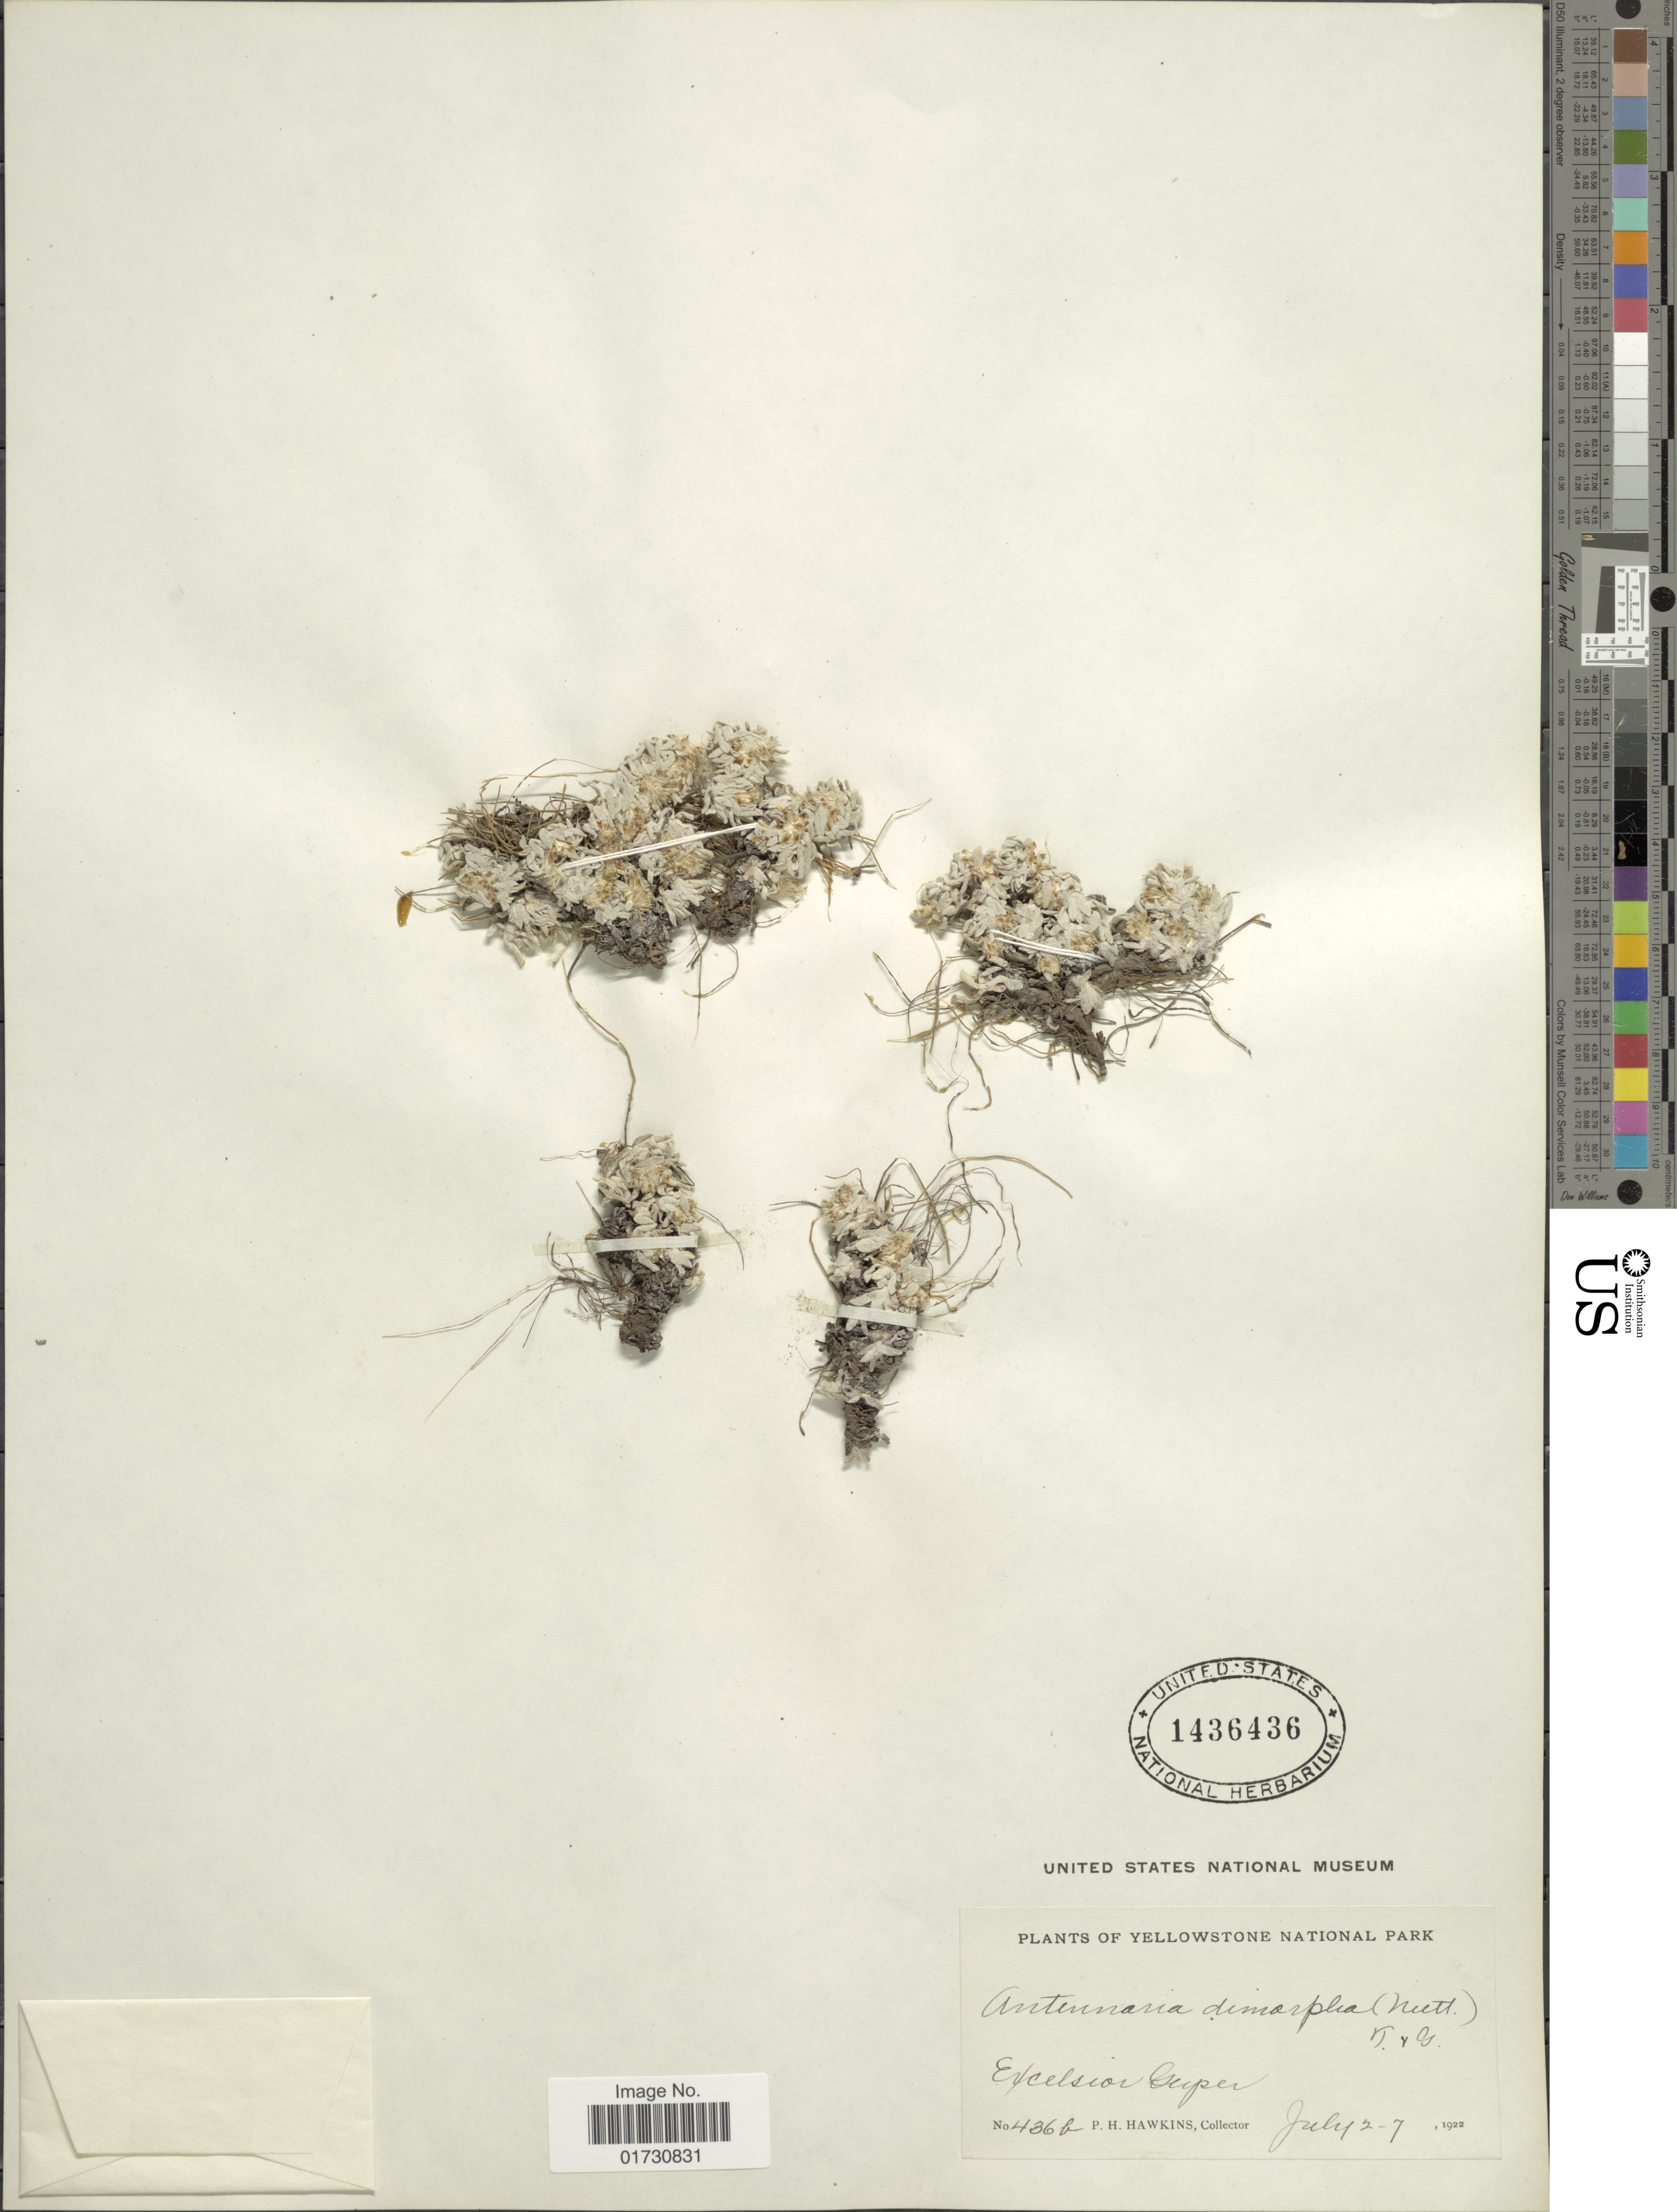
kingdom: Plantae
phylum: Tracheophyta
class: Magnoliopsida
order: Asterales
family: Asteraceae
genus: Antennaria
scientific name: Antennaria dimorpha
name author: (Nutt.) Torr. & A. Gray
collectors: P. Hawkins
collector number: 436b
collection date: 1922-07-02/1922-07-07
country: United States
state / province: Wyoming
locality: Yellowstone National Park, Excelsior Gyser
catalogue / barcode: US 1436436